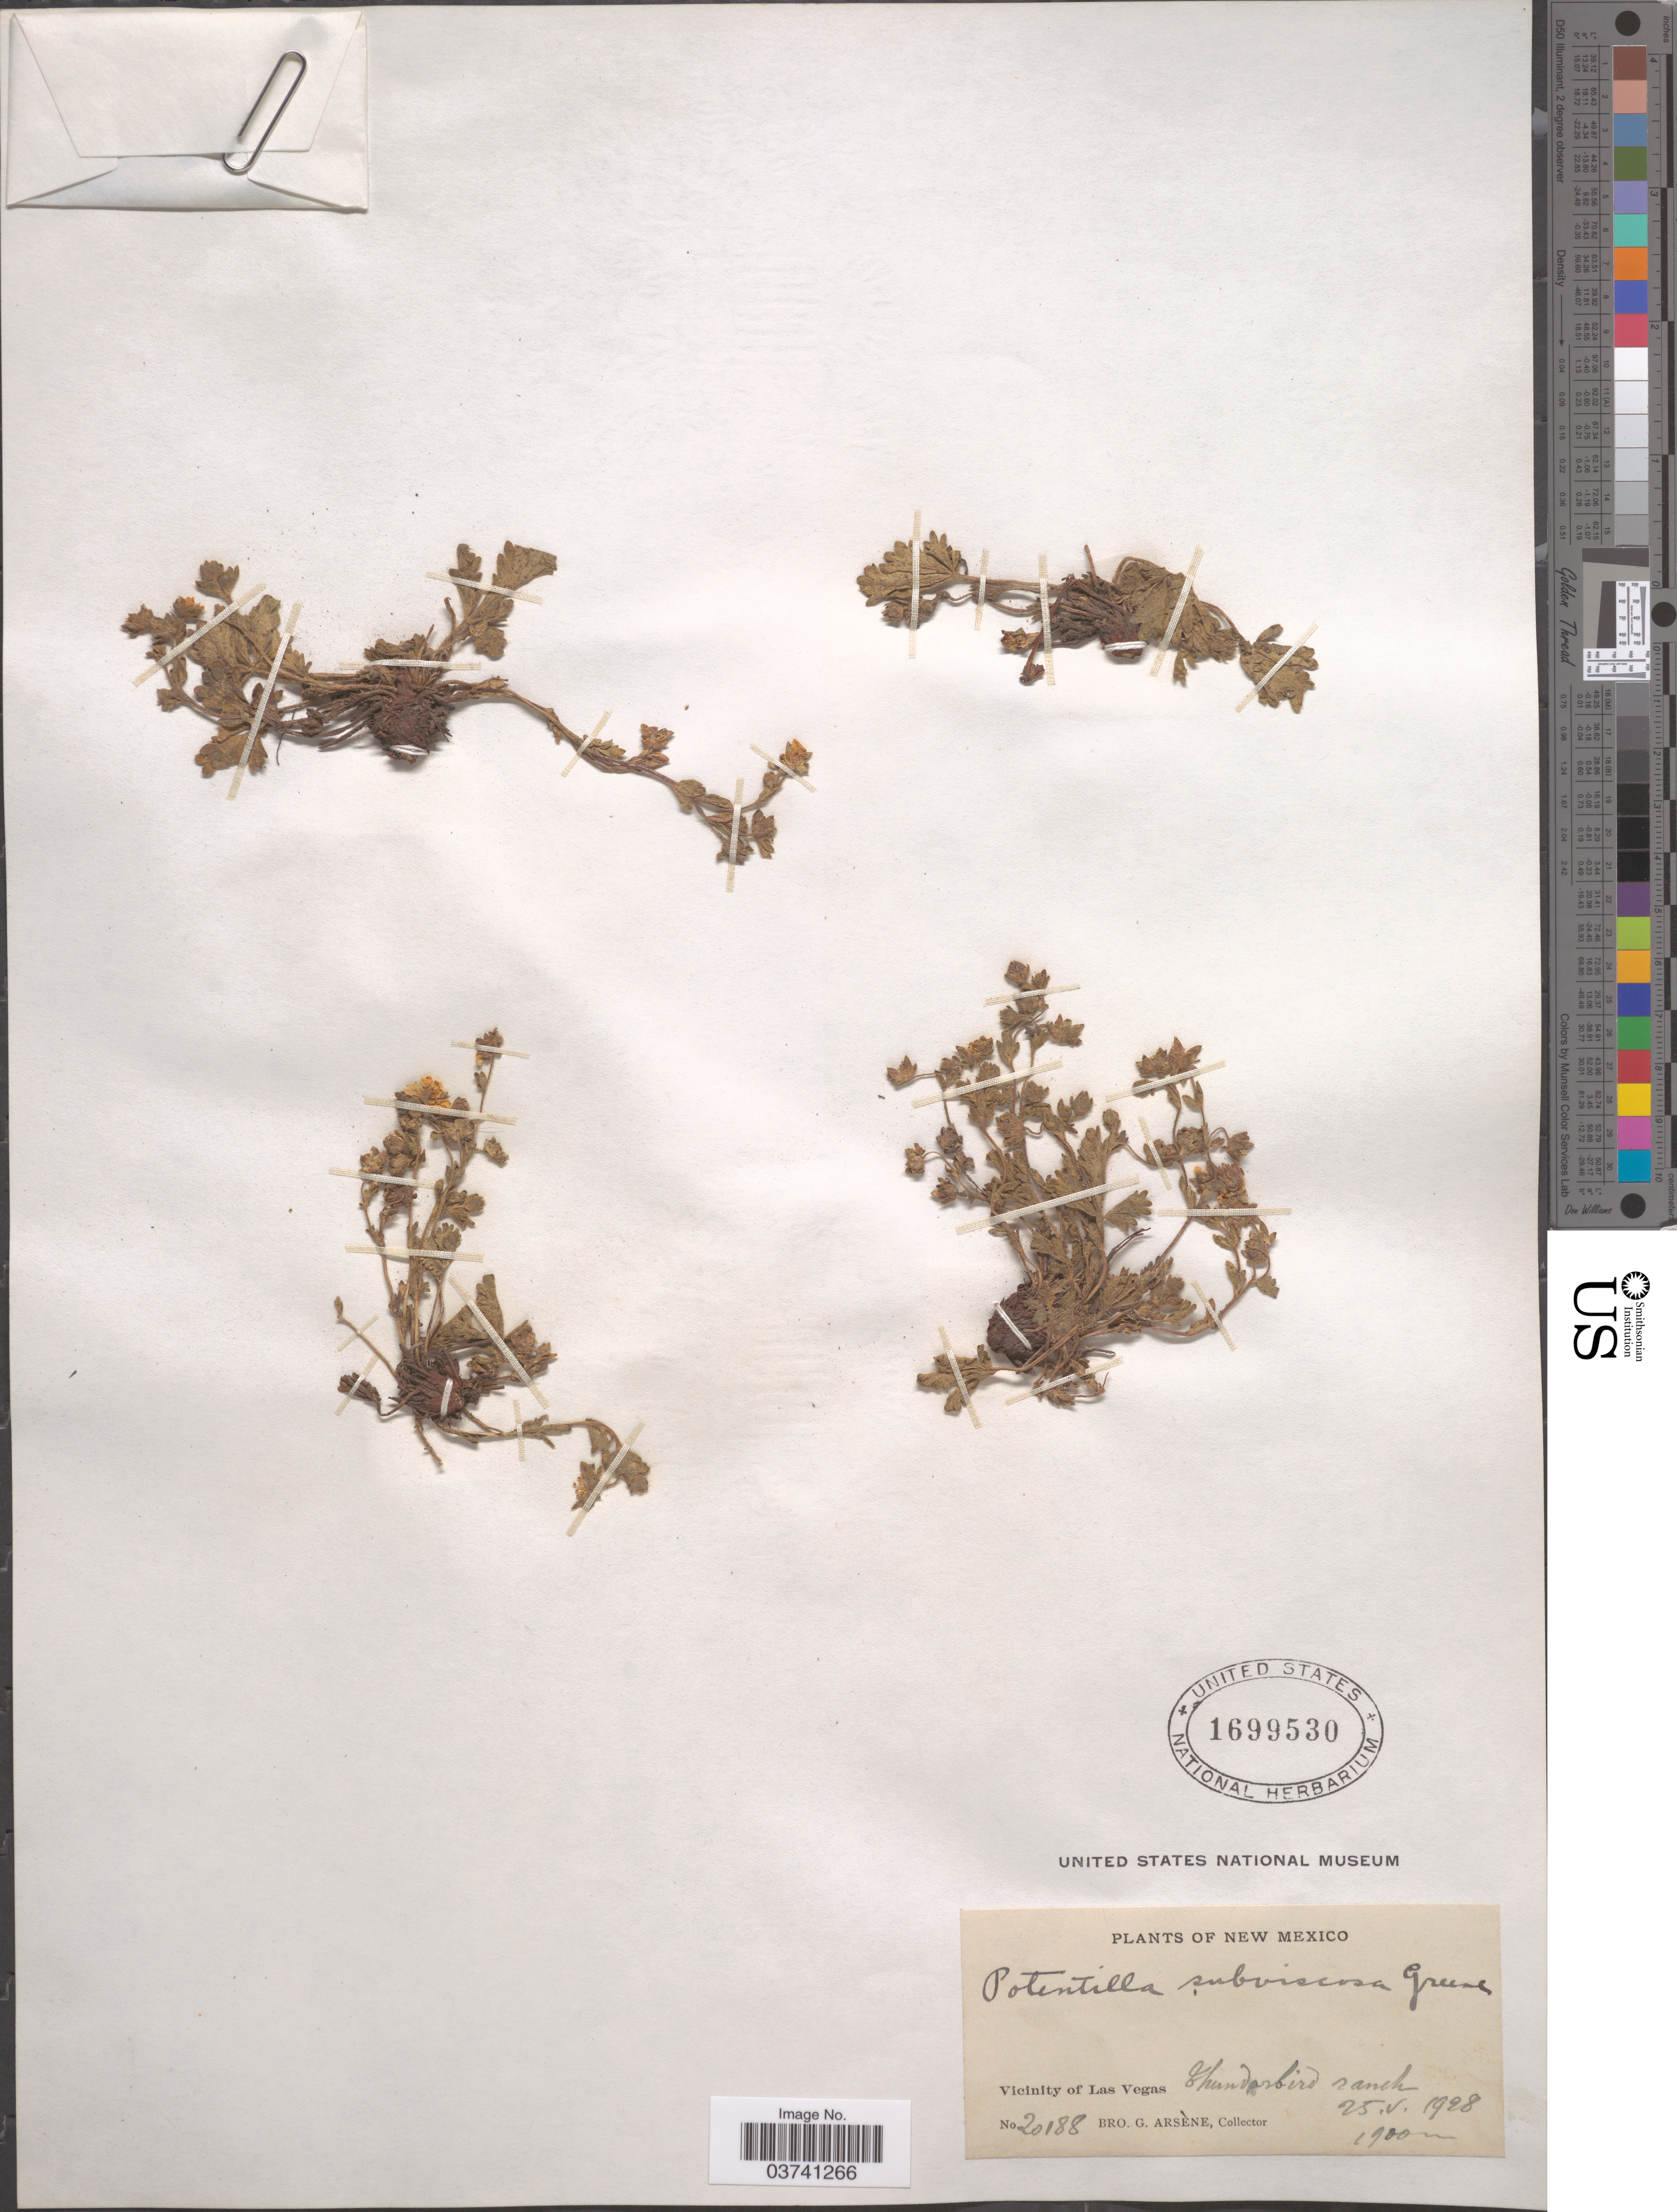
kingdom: Plantae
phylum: Tracheophyta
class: Magnoliopsida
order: Rosales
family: Rosaceae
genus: Potentilla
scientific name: Potentilla subviscosa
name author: Greene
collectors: Bro. G. Arsène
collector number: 20188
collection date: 1928-05-25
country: United States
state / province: New Mexico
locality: Vicinity of Las Vegas. Thunderbird ranch.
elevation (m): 1900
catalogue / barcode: US 1699530